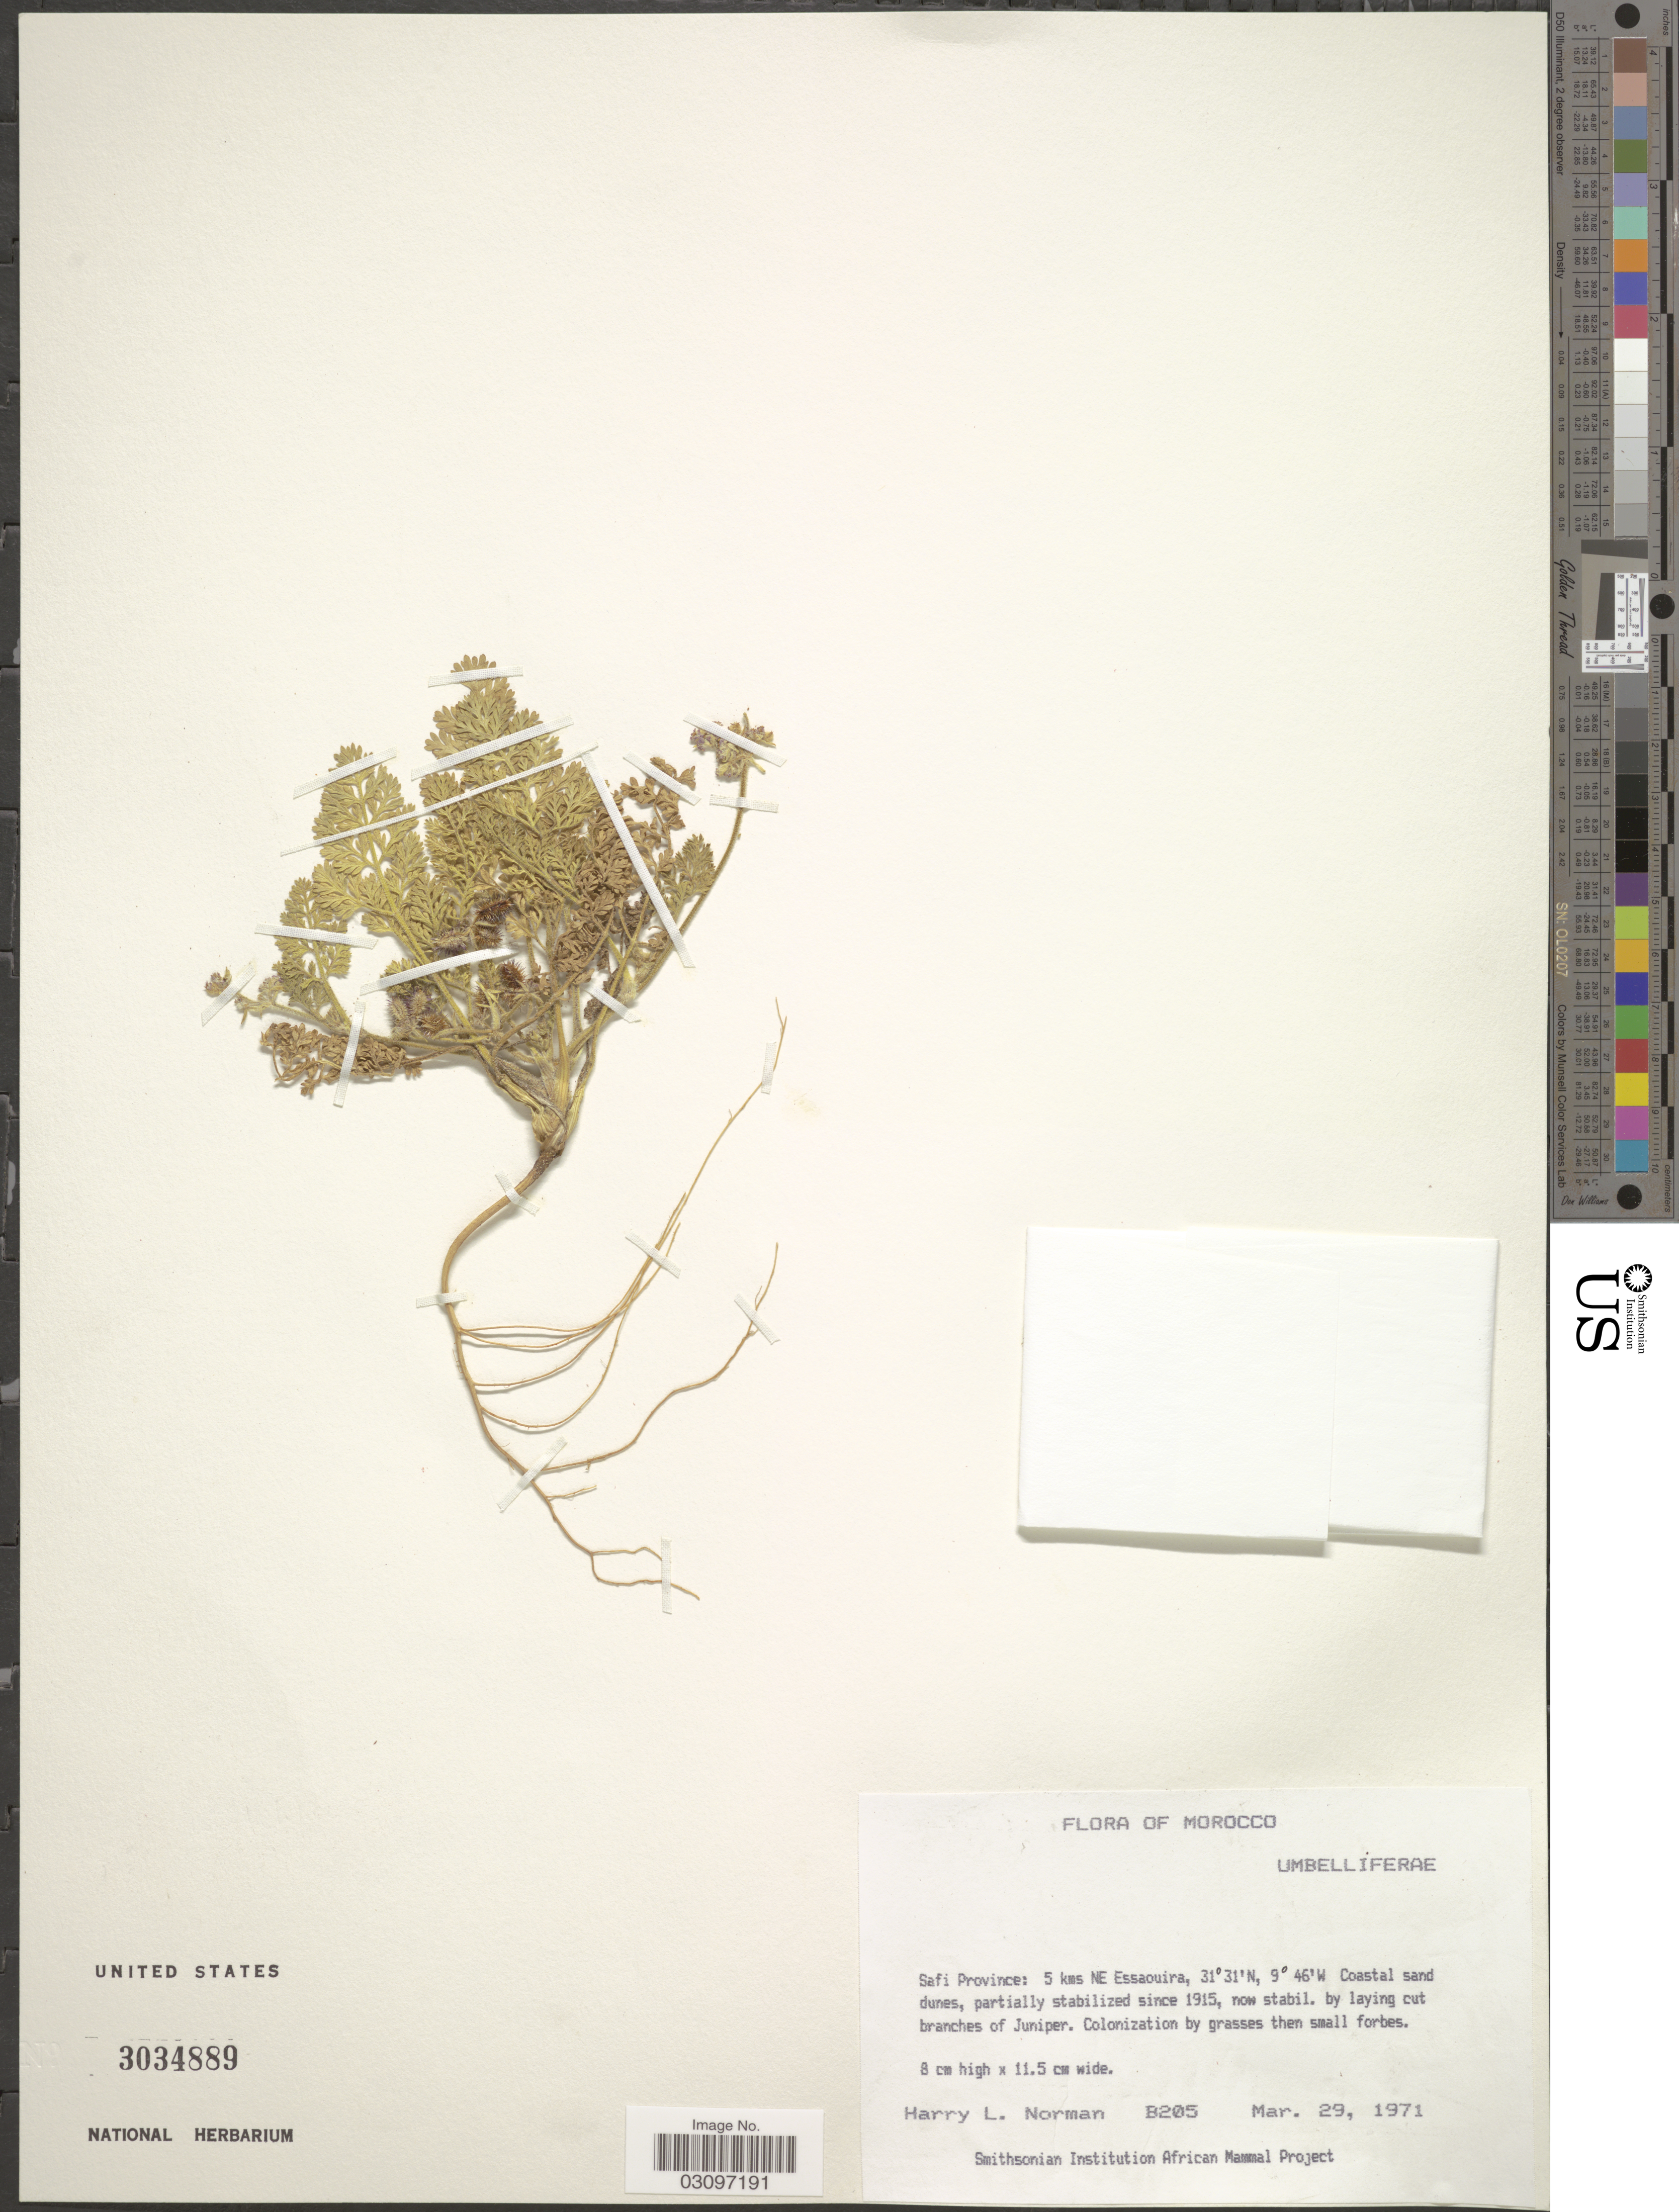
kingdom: Plantae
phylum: Tracheophyta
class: Magnoliopsida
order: Apiales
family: Apiaceae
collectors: Norman, H.L.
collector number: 8205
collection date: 1971-03-29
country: Morocco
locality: Safi Province: 5 kms NE Essaouira.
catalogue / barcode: US 3034889